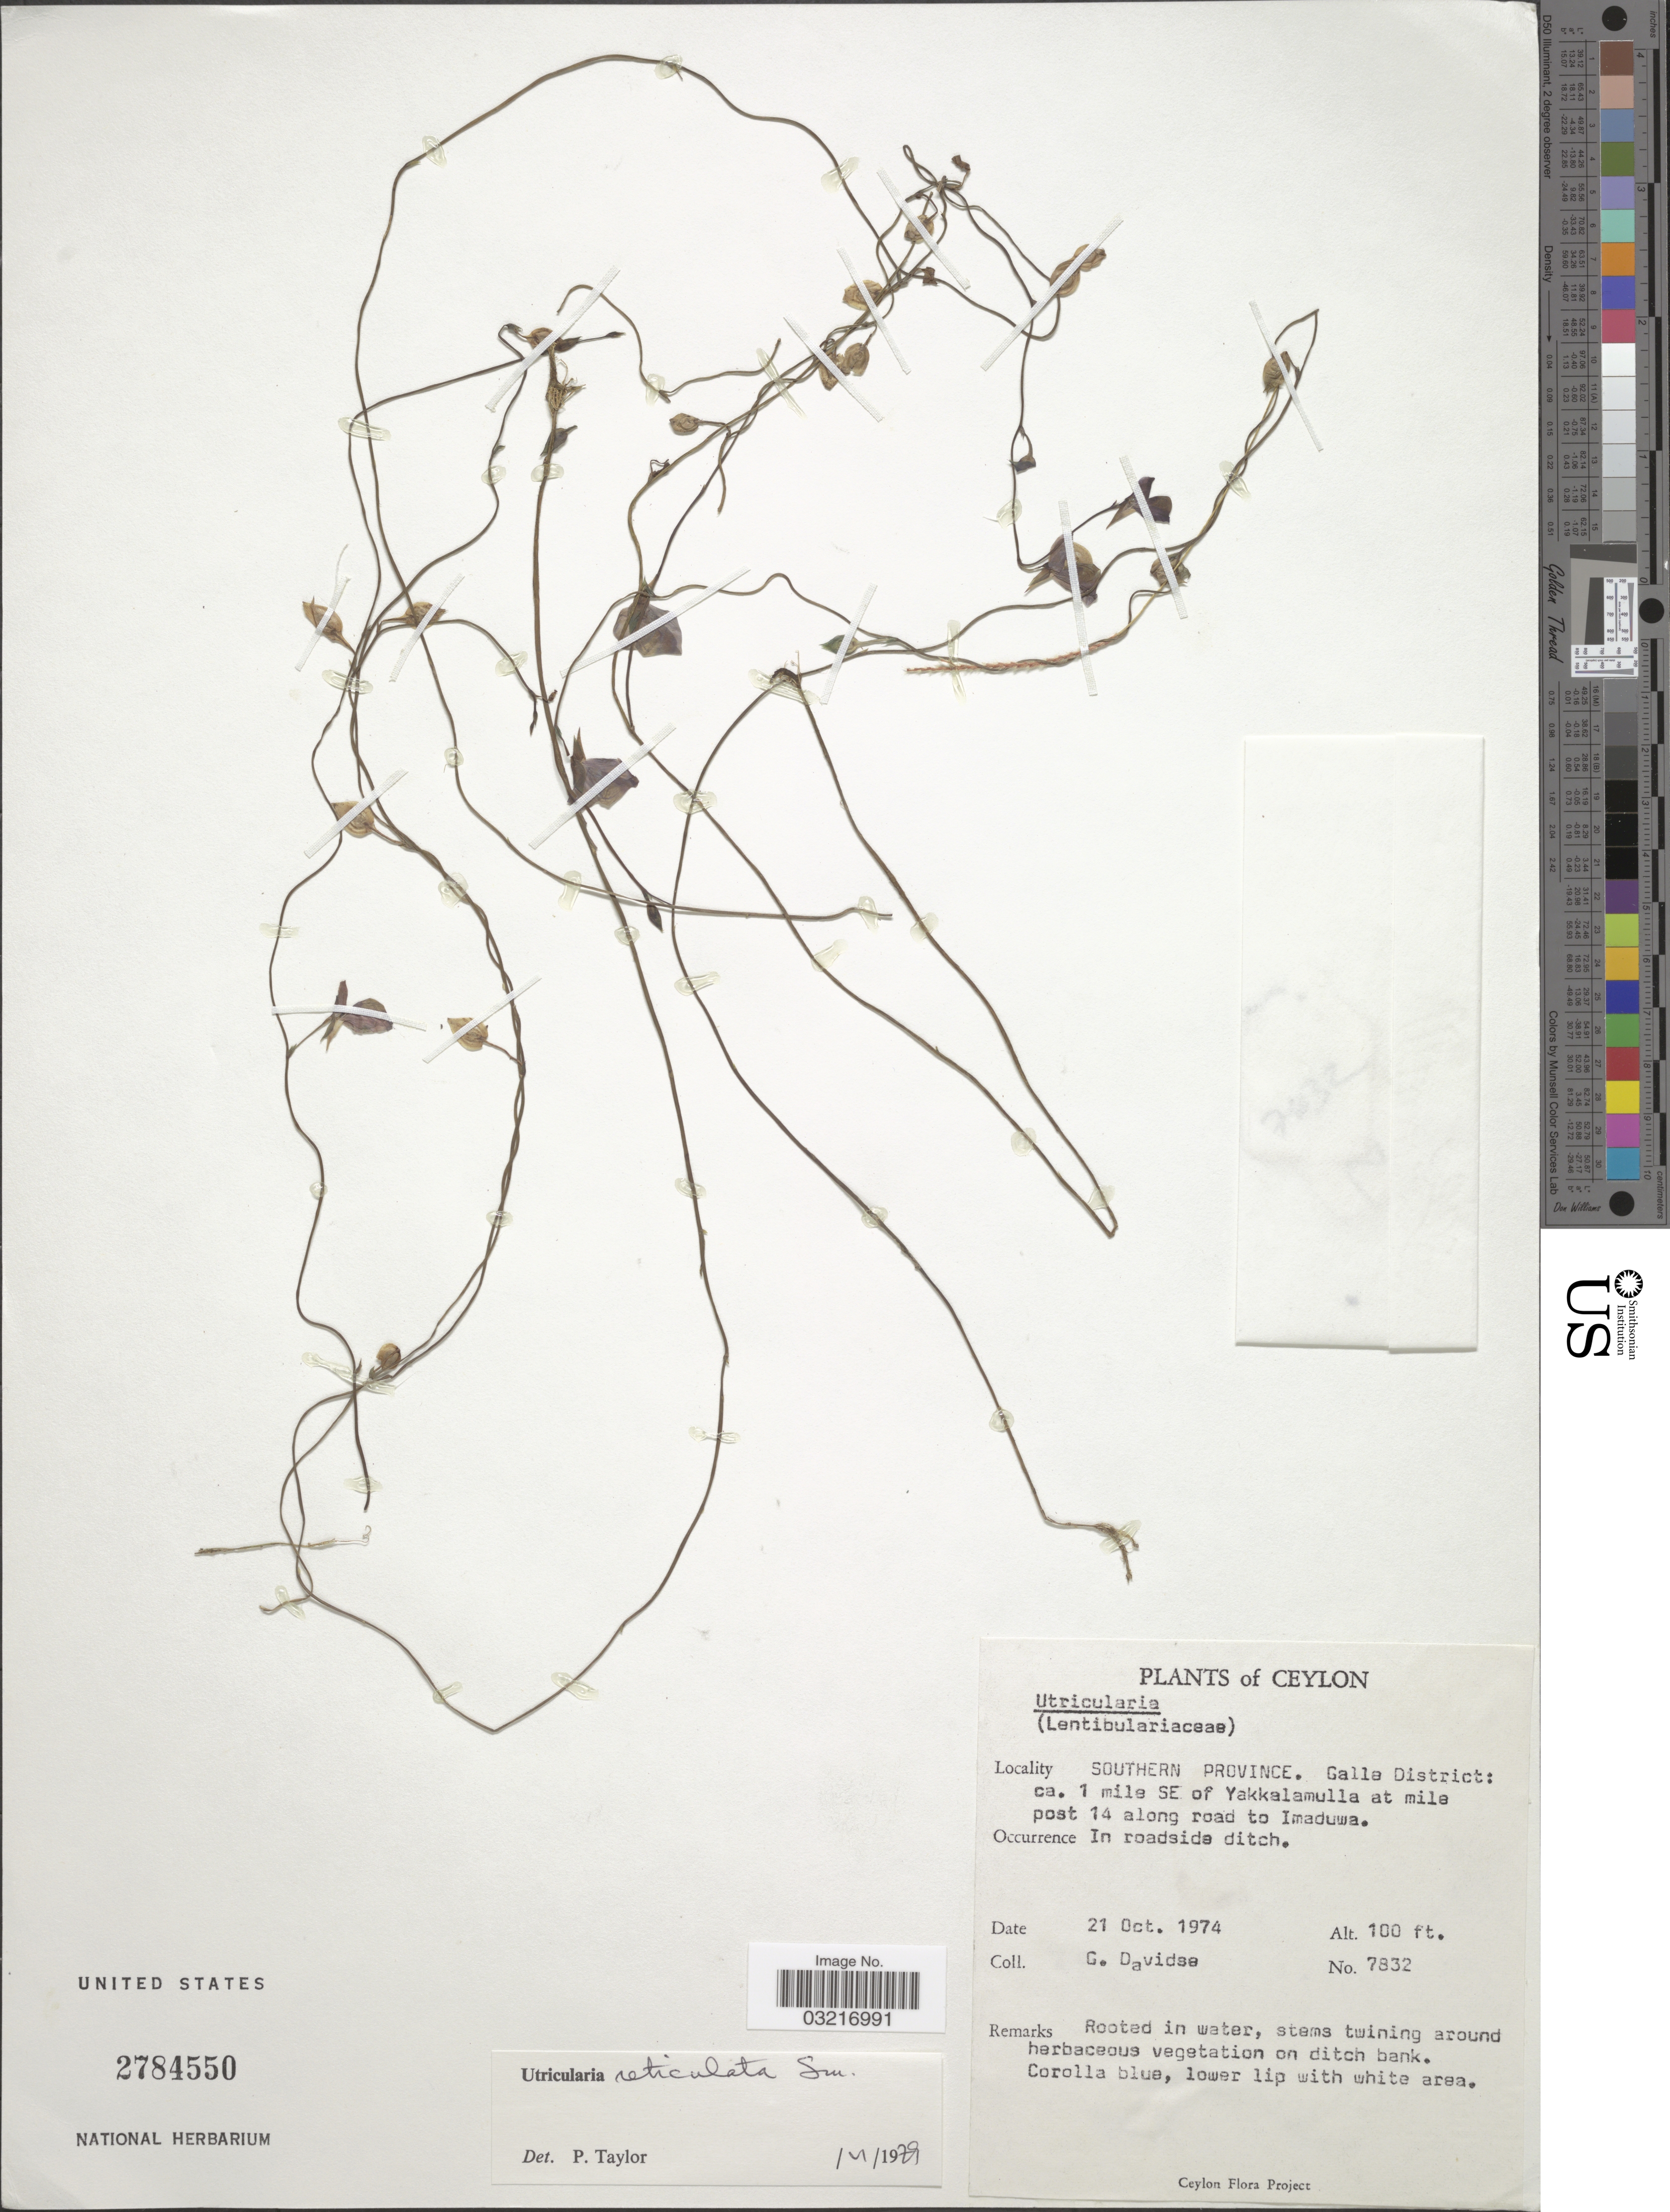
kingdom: Plantae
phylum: Tracheophyta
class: Magnoliopsida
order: Lamiales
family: Lentibulariaceae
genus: Utricularia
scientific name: Utricularia reticulata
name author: Sm.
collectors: G. Davidse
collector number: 7832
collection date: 1974-10-21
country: Sri Lanka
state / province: Southern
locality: Ceylon, Galle District: ca. 1 mile SE of Yakkalamulla at mile post 14 along road to Imaduwa.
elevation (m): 30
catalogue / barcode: US 2784550